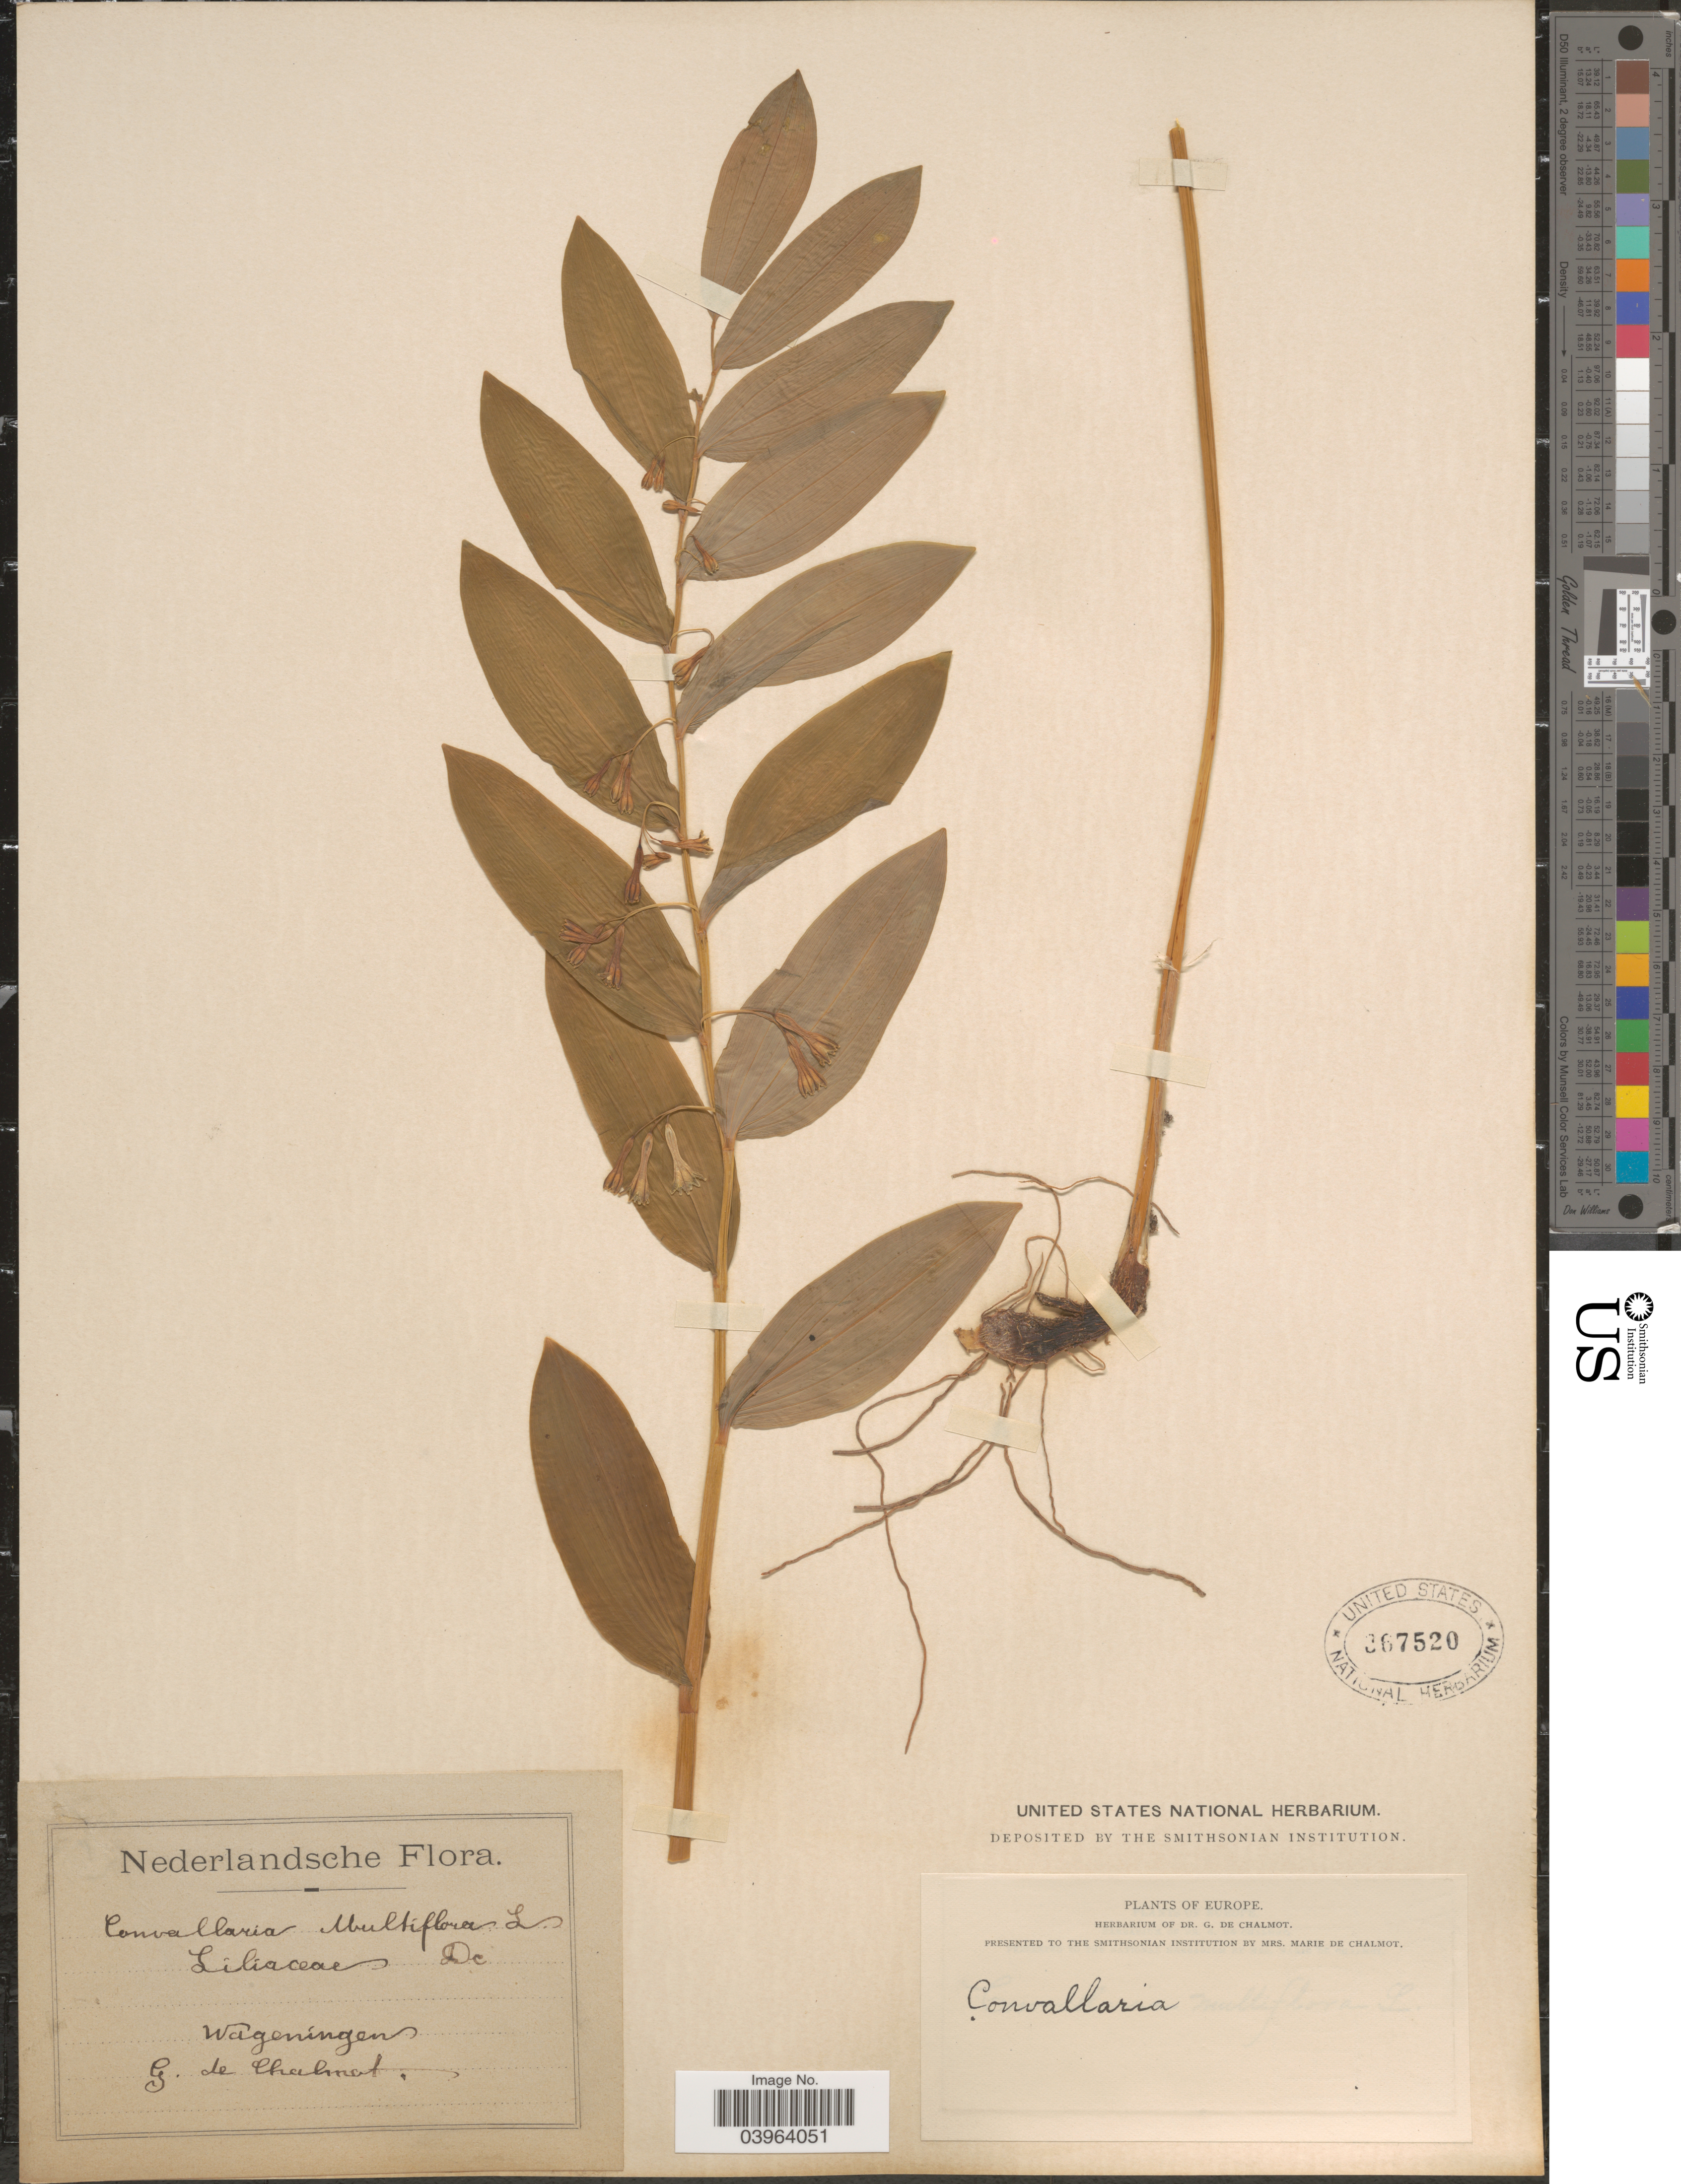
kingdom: Plantae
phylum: Tracheophyta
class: Liliopsida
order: Asparagales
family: Asparagaceae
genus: Polygonatum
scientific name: Polygonatum multiflorum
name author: (L.) All.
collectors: G. de Chalmot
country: Netherlands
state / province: Gelderland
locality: Nederlandsche. Wageningen.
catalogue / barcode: US 367520